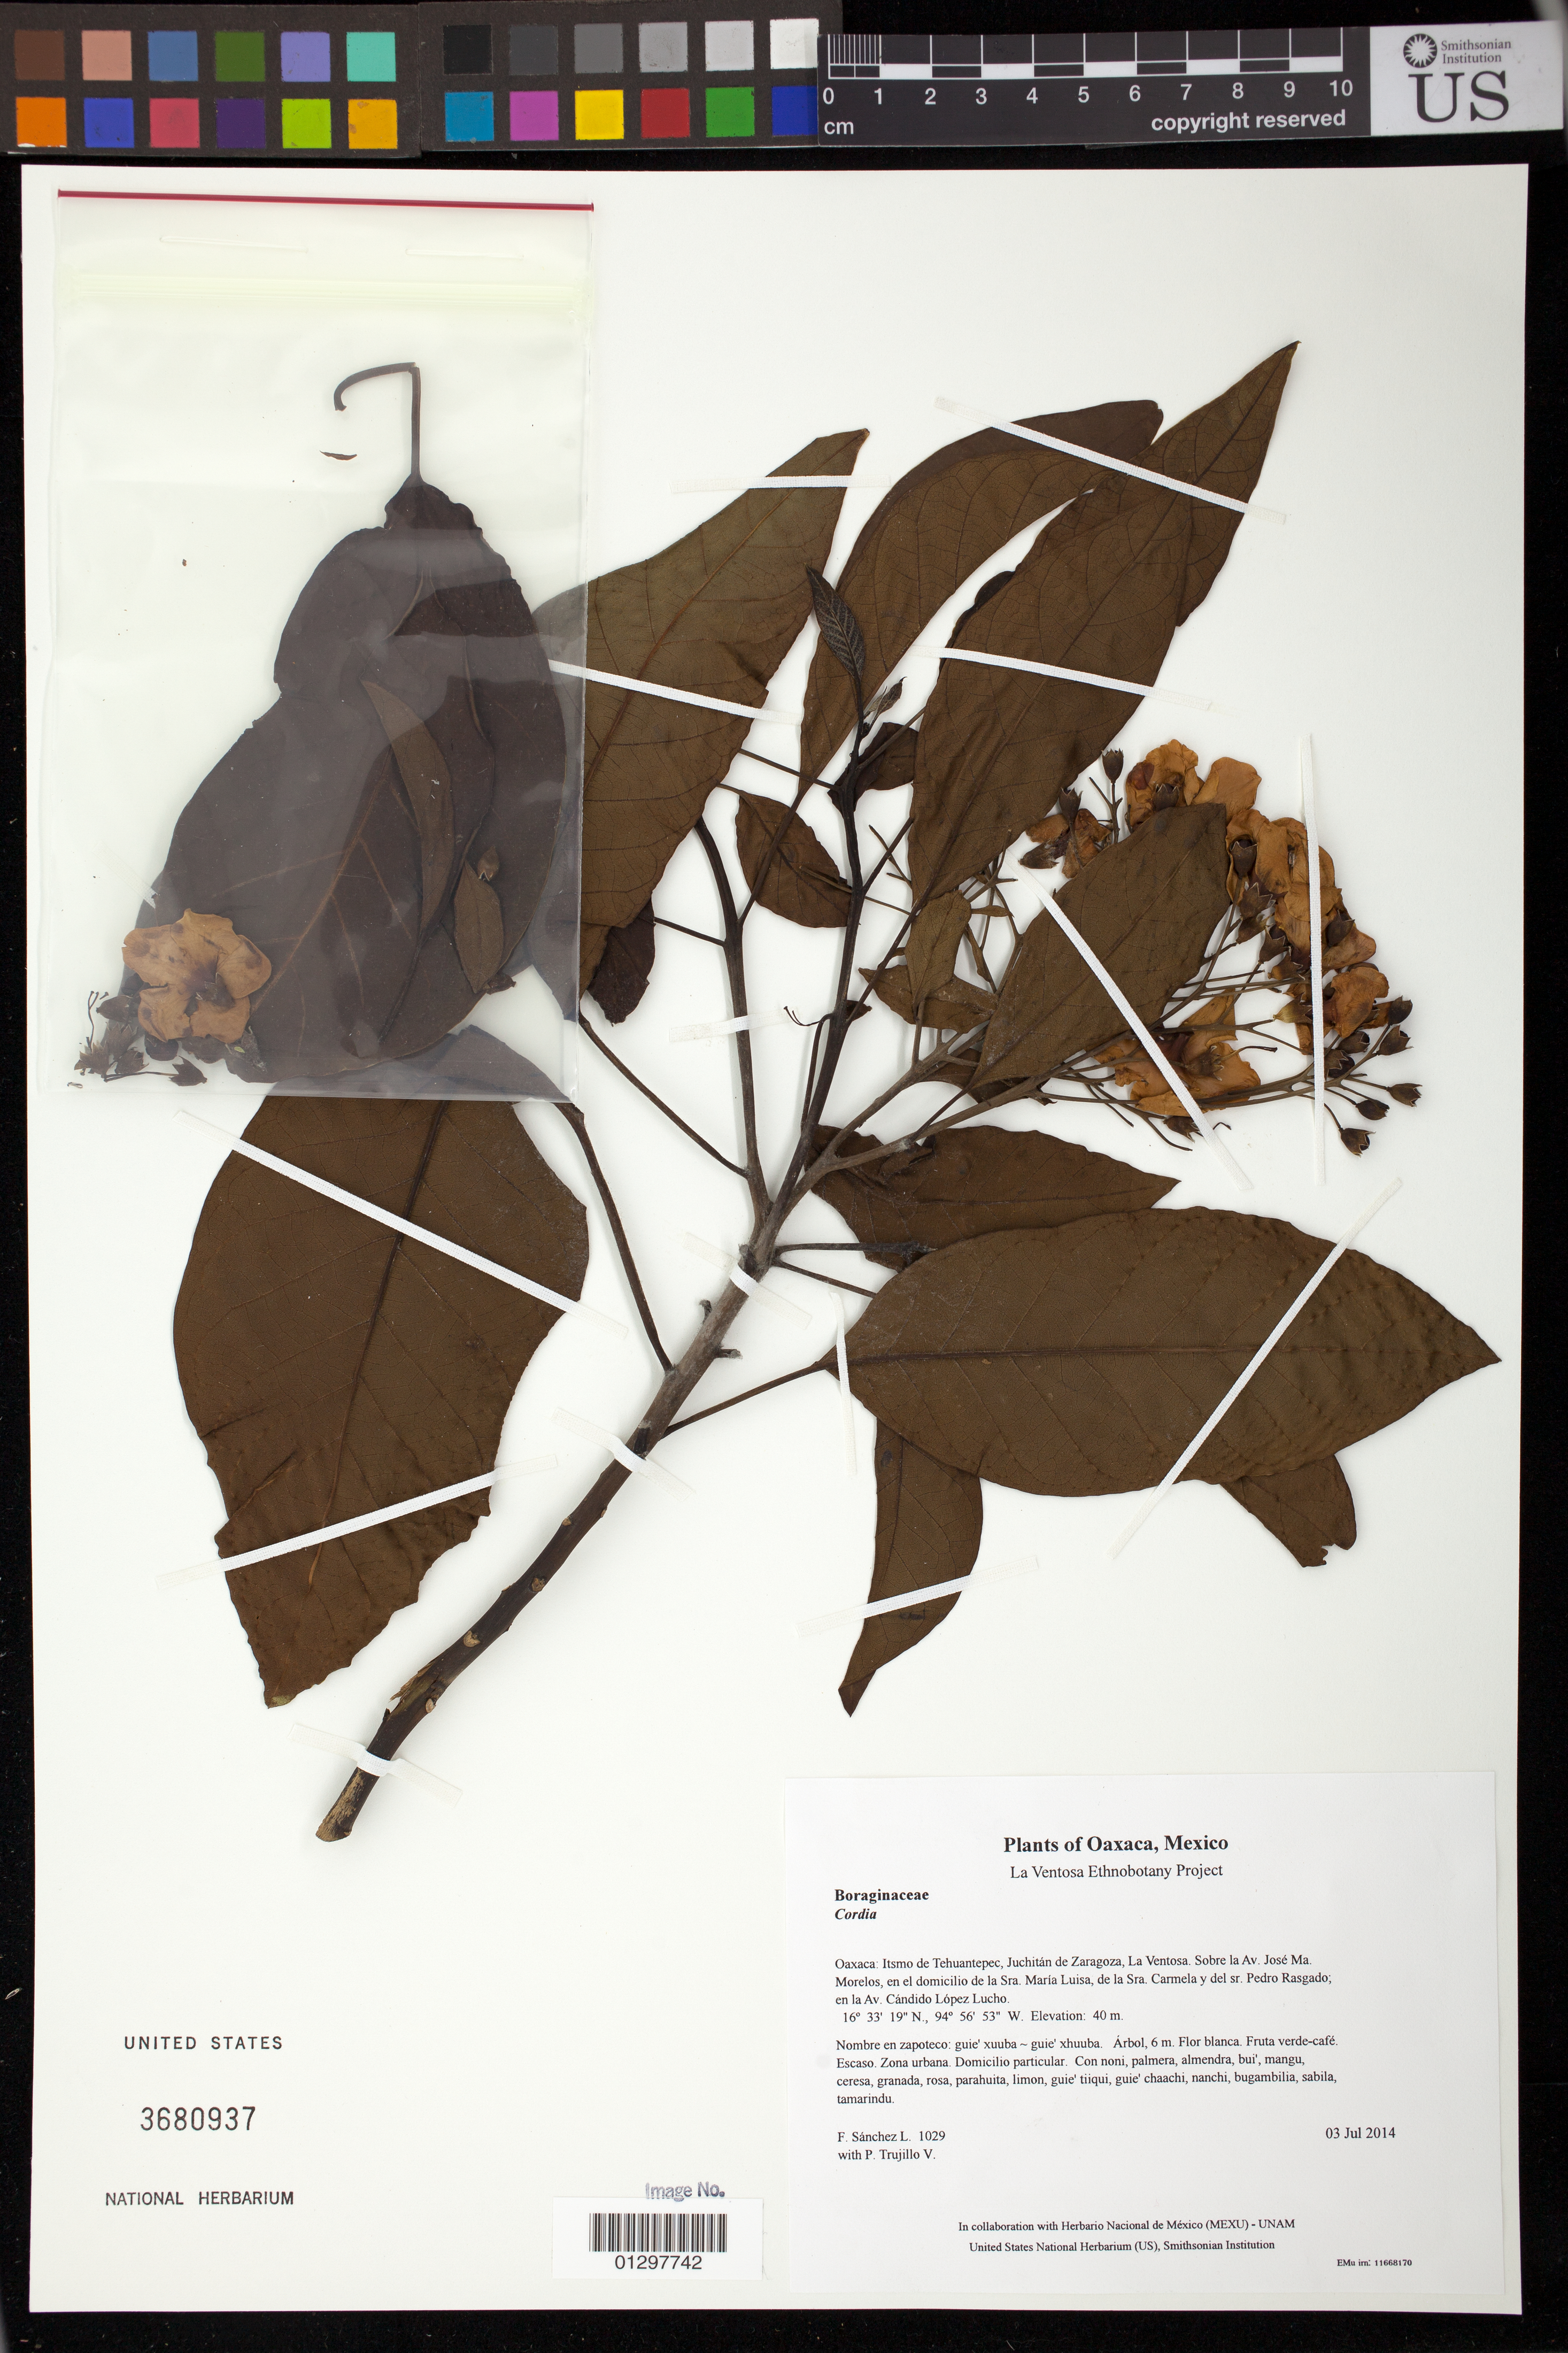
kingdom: Plantae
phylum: Tracheophyta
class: Magnoliopsida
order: Boraginales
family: Ehretiaceae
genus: Bourreria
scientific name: Bourreria huanita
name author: (Lex.) Hemsl.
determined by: Velasco G., Kenia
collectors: F. Sánchez L. & P. Trujillo V.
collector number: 1029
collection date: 2014-07-03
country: Mexico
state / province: Oaxaca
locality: Itsmo de Tehuantepec, Juchitán de Zaragoza, La Ventosa. Sobre la Av. José Ma. Morelos, en el domicilio de la Sra. María Luisa, de la Sra. Carmela y del sr. Pedro Rasgado; en la Av. Cándido López Lucho.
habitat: Zona urbana. Domicilio particular.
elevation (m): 40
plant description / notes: JEBOT, MEXU, SERO, US; Yaga. 6 m. Guie' naquichi'. Cuaananaxhi naga'-namuu. Huaxie'.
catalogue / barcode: US 3680937